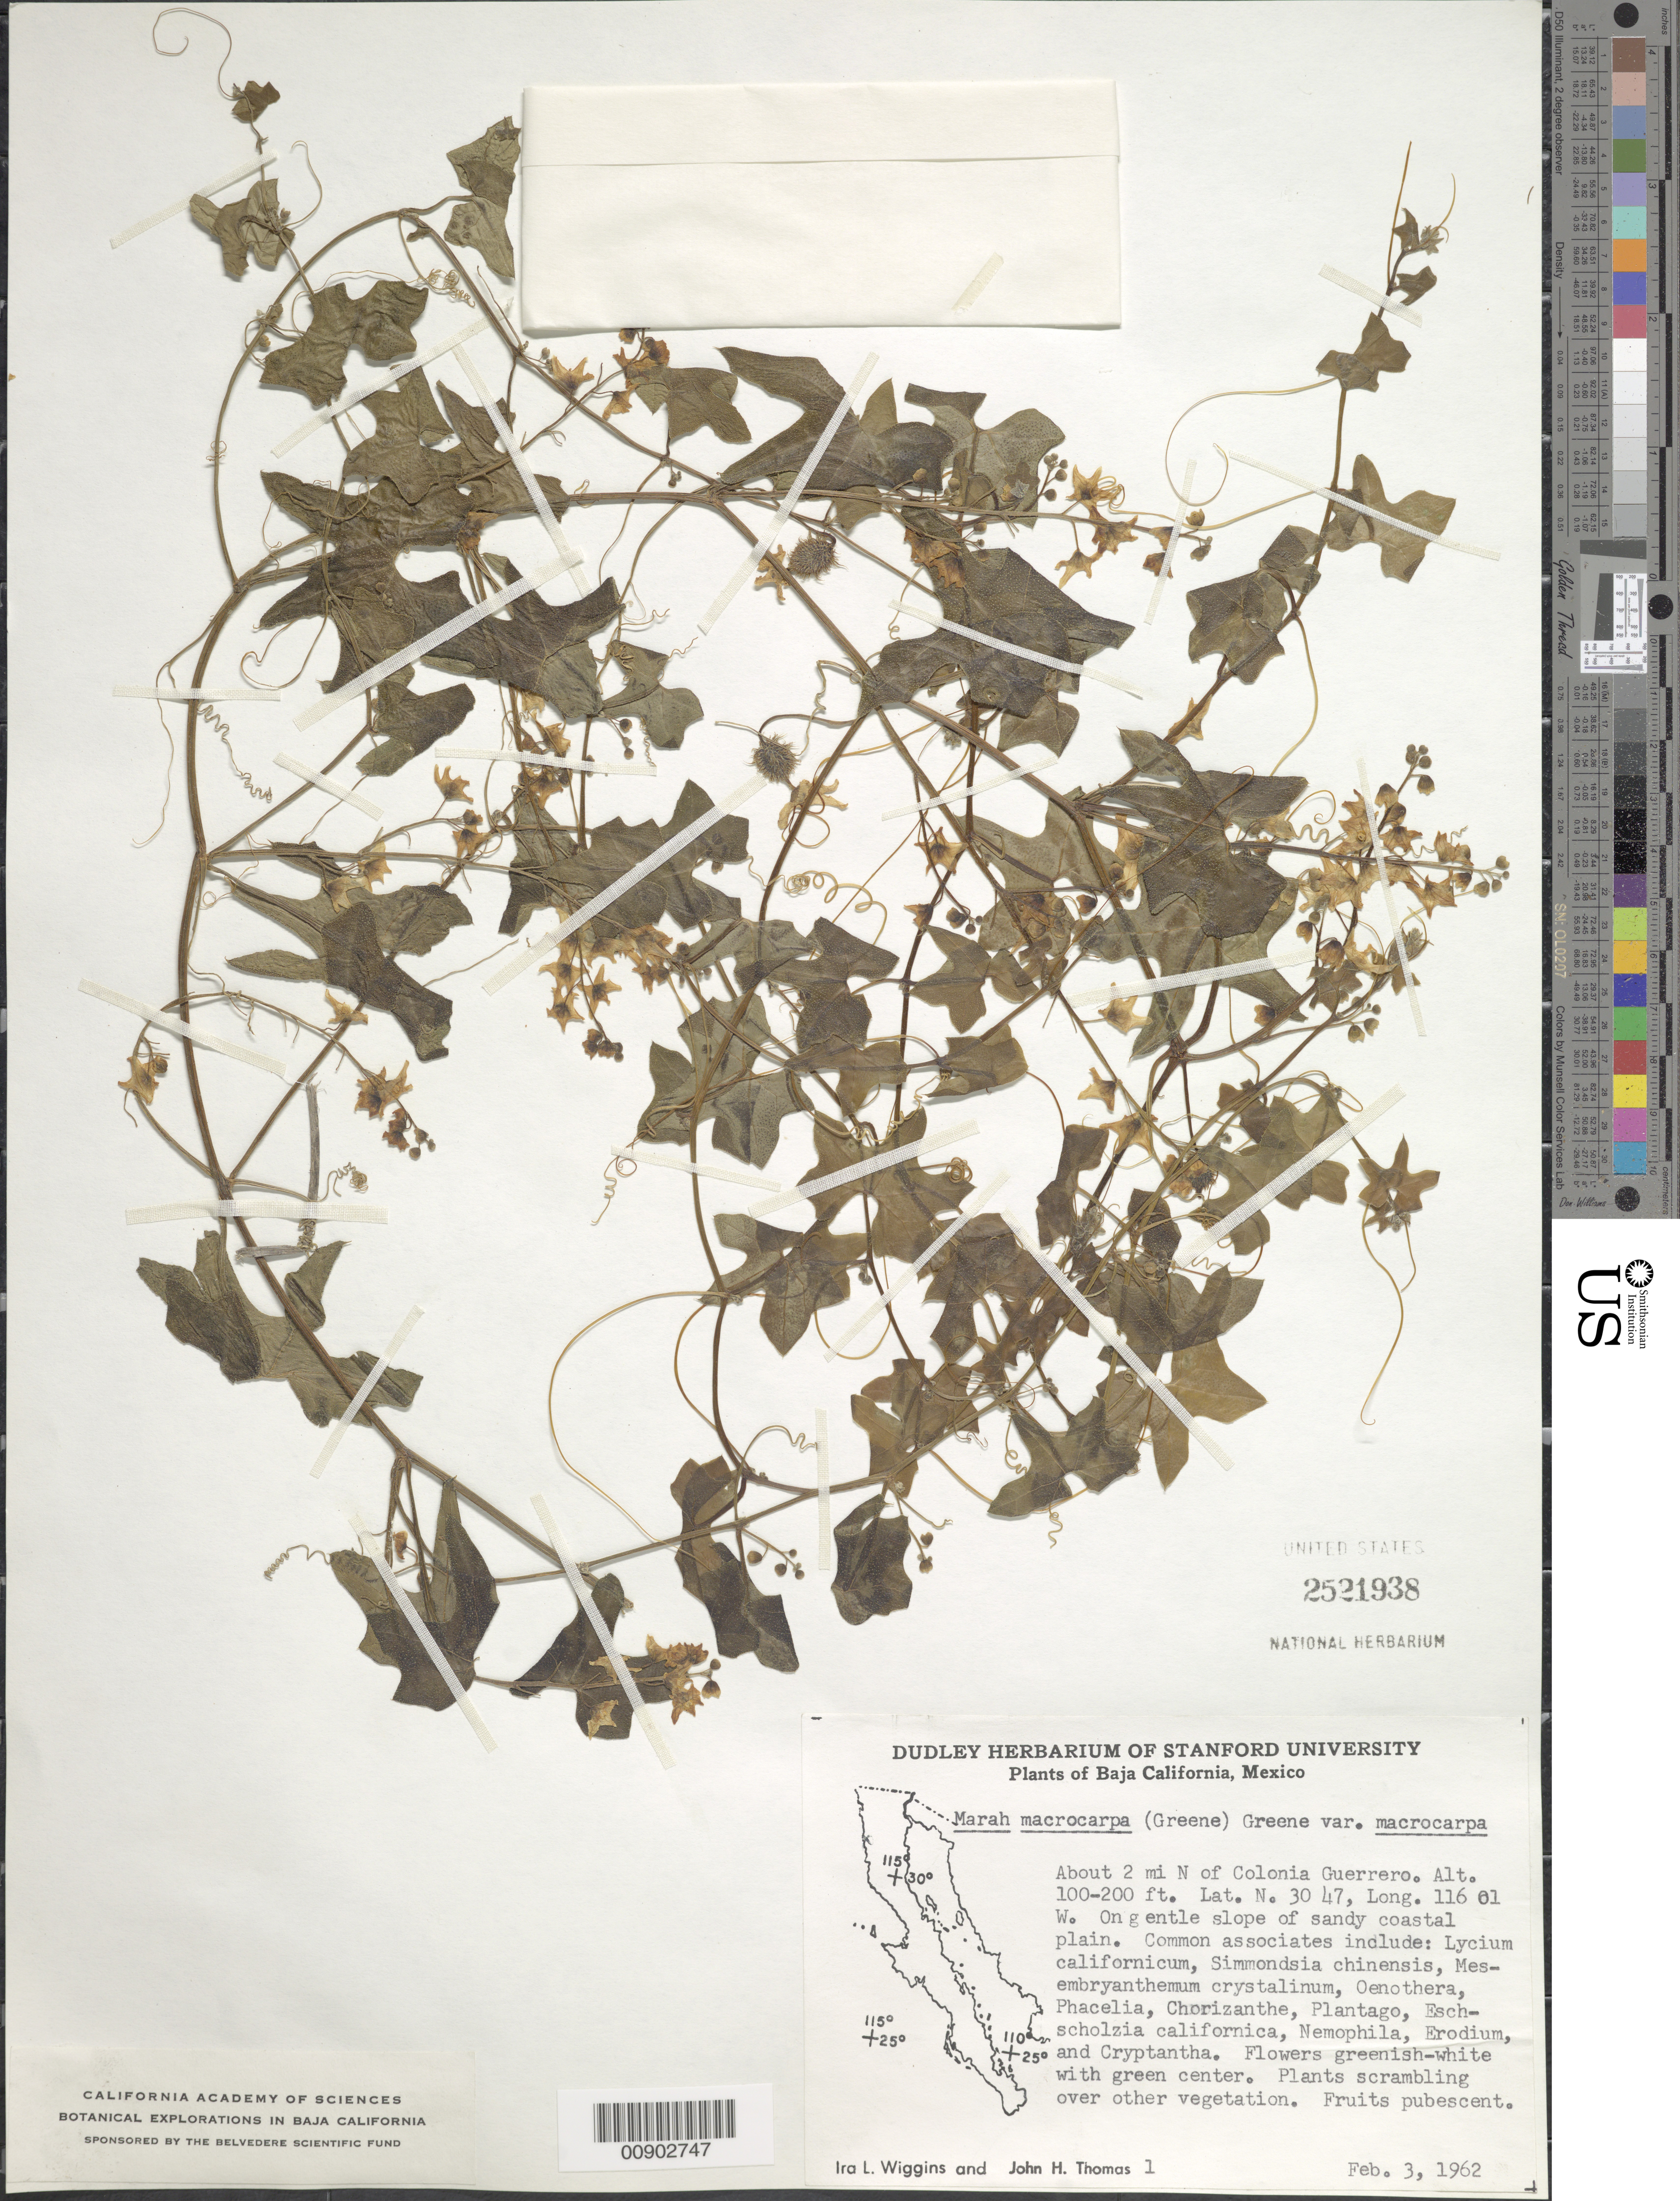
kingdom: Plantae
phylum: Tracheophyta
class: Magnoliopsida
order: Cucurbitales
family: Cucurbitaceae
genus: Marah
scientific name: Marah macrocarpa var. macrocarpa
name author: (Greene) Greene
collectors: I. L. Wiggins & J. H. Thomas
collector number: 1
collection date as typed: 03 Feb 1962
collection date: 1962-02-03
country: Mexico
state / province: Baja California Norte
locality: About 2 mi N of Colonia Guerrero.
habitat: On gentle slope of sandy coastal plain. Common assoc.: Lycium californicum, Simmondsia chinensis, Mesembryanthemum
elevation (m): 30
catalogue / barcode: US 2521938